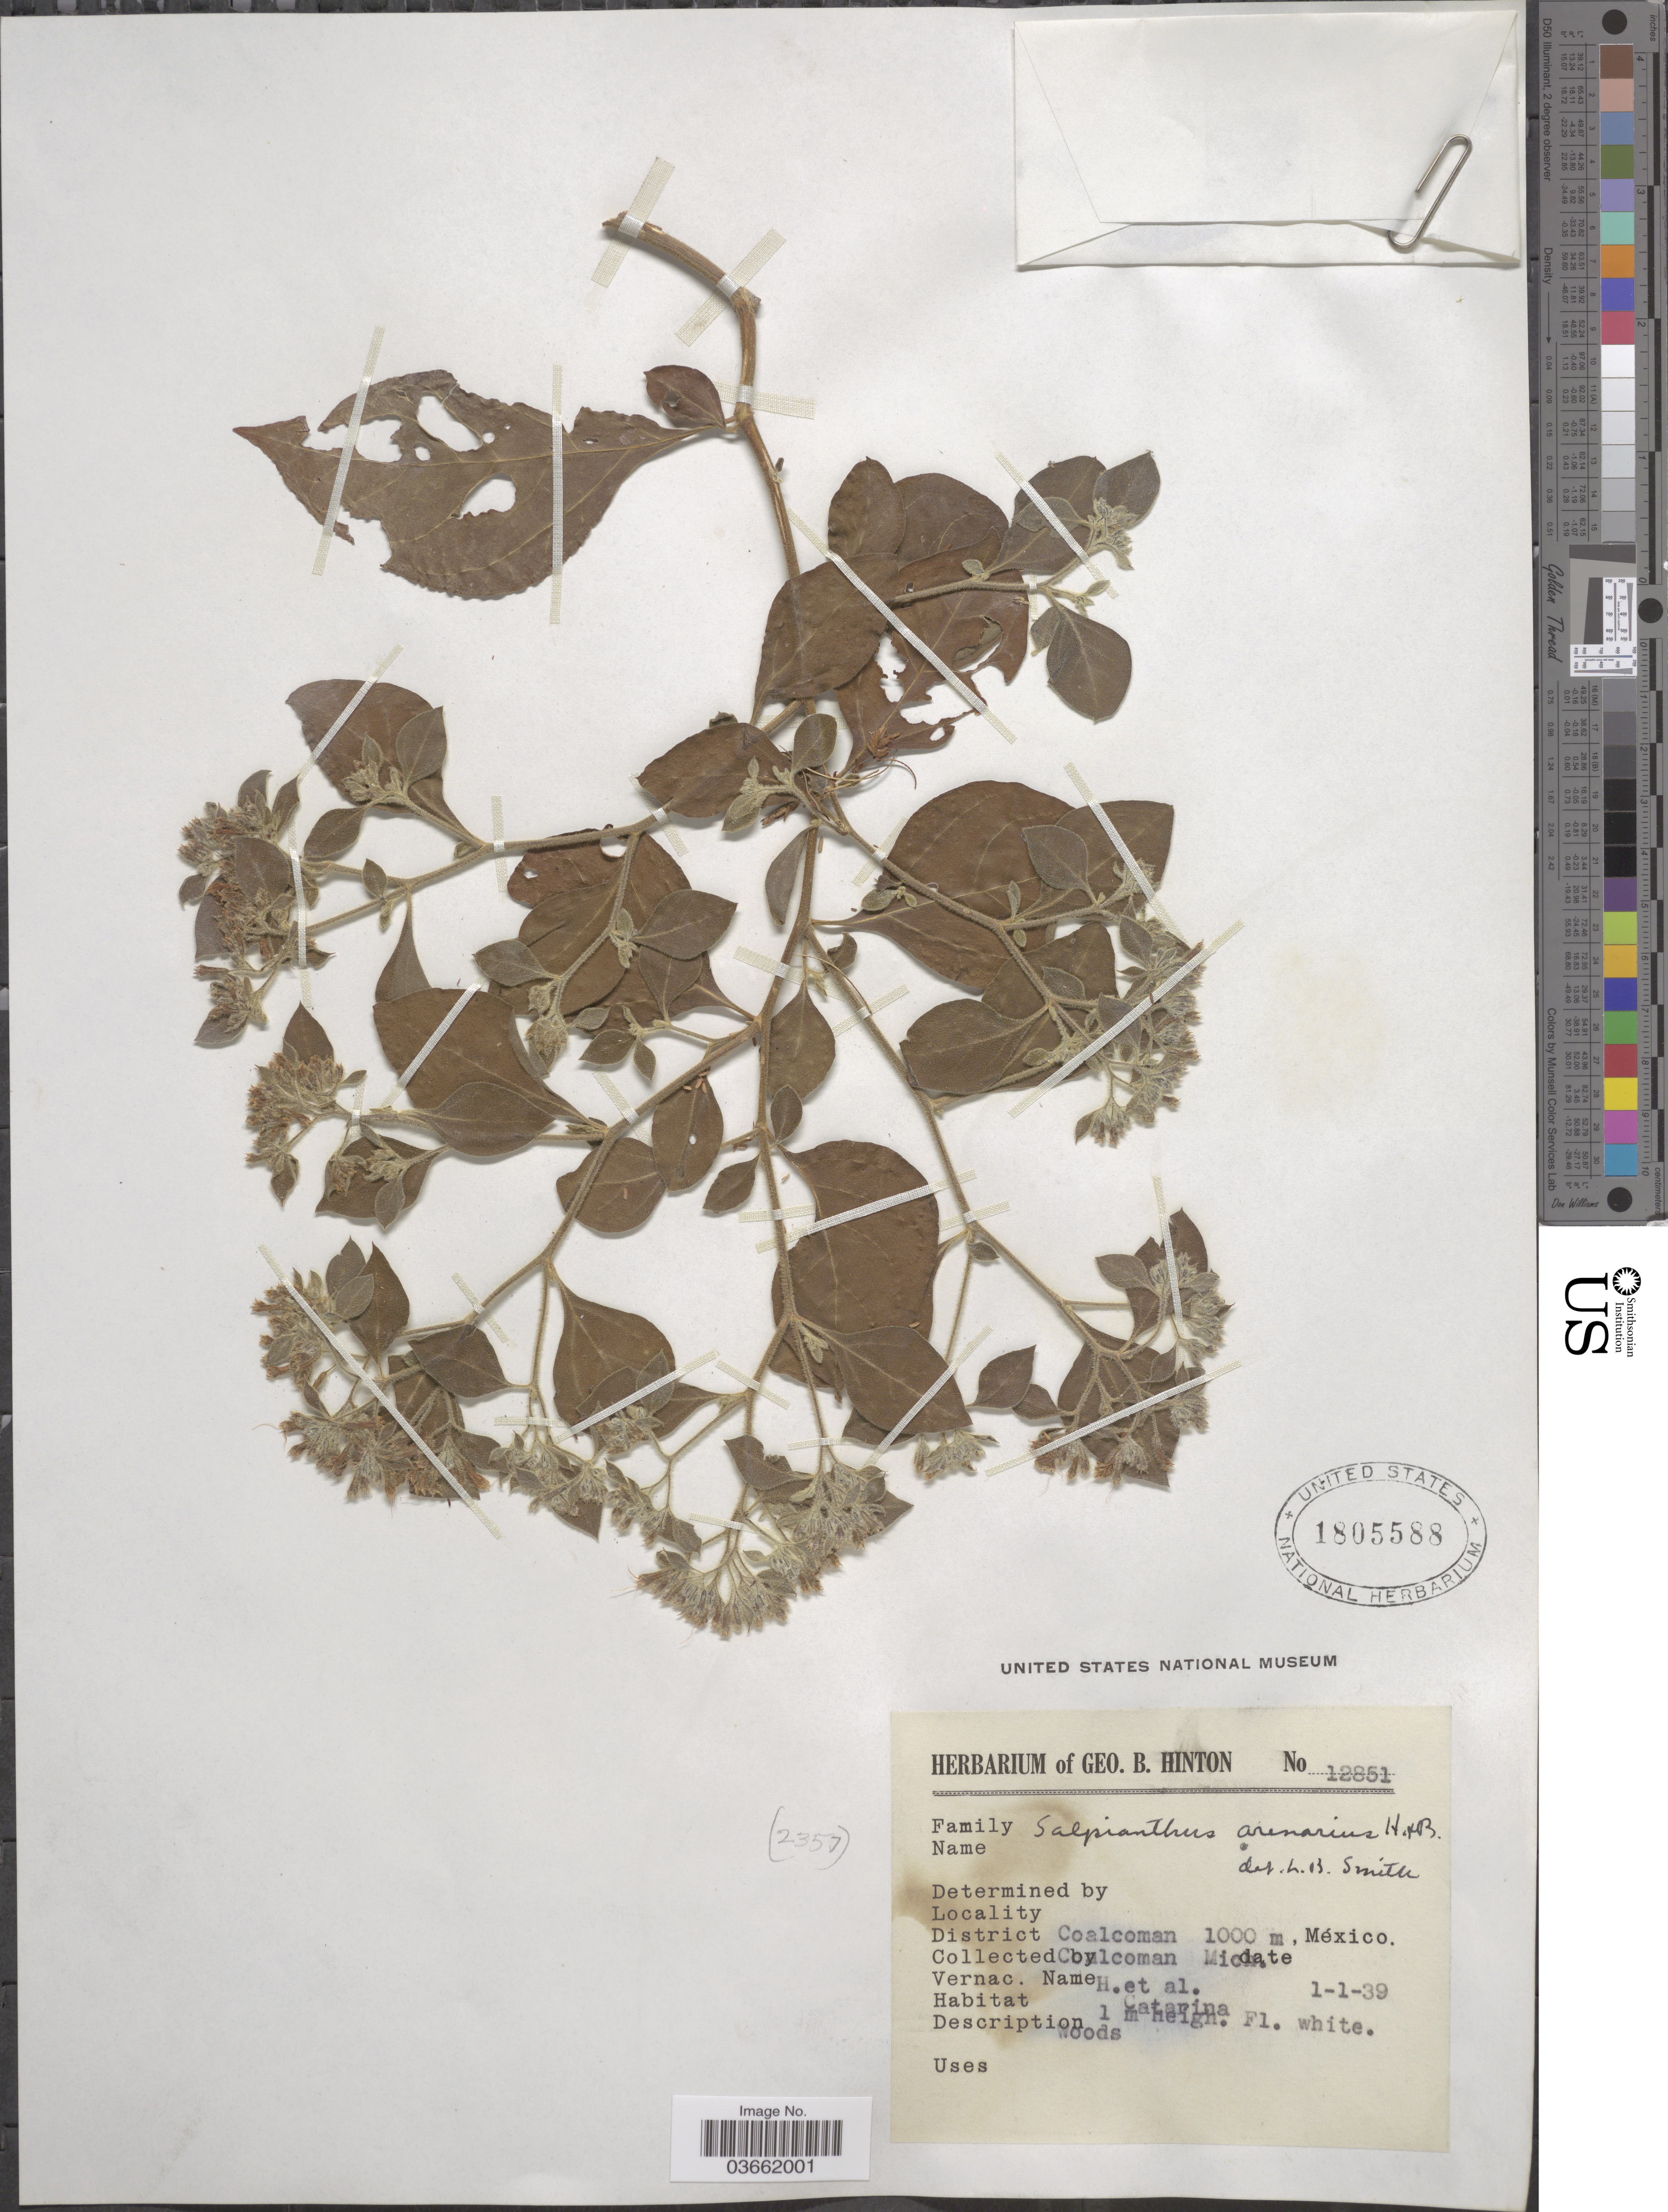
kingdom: Plantae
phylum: Tracheophyta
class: Magnoliopsida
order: Caryophyllales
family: Nyctaginaceae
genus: Salpianthus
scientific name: Salpianthus arenarius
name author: Bonpl.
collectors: G. B. Hinton & et al.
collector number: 12851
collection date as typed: Transcribed d/m/y: 1/1/39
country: Mexico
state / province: Michoacán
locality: District Coalcoman. Coalcoman.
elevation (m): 1000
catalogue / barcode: US 1805588